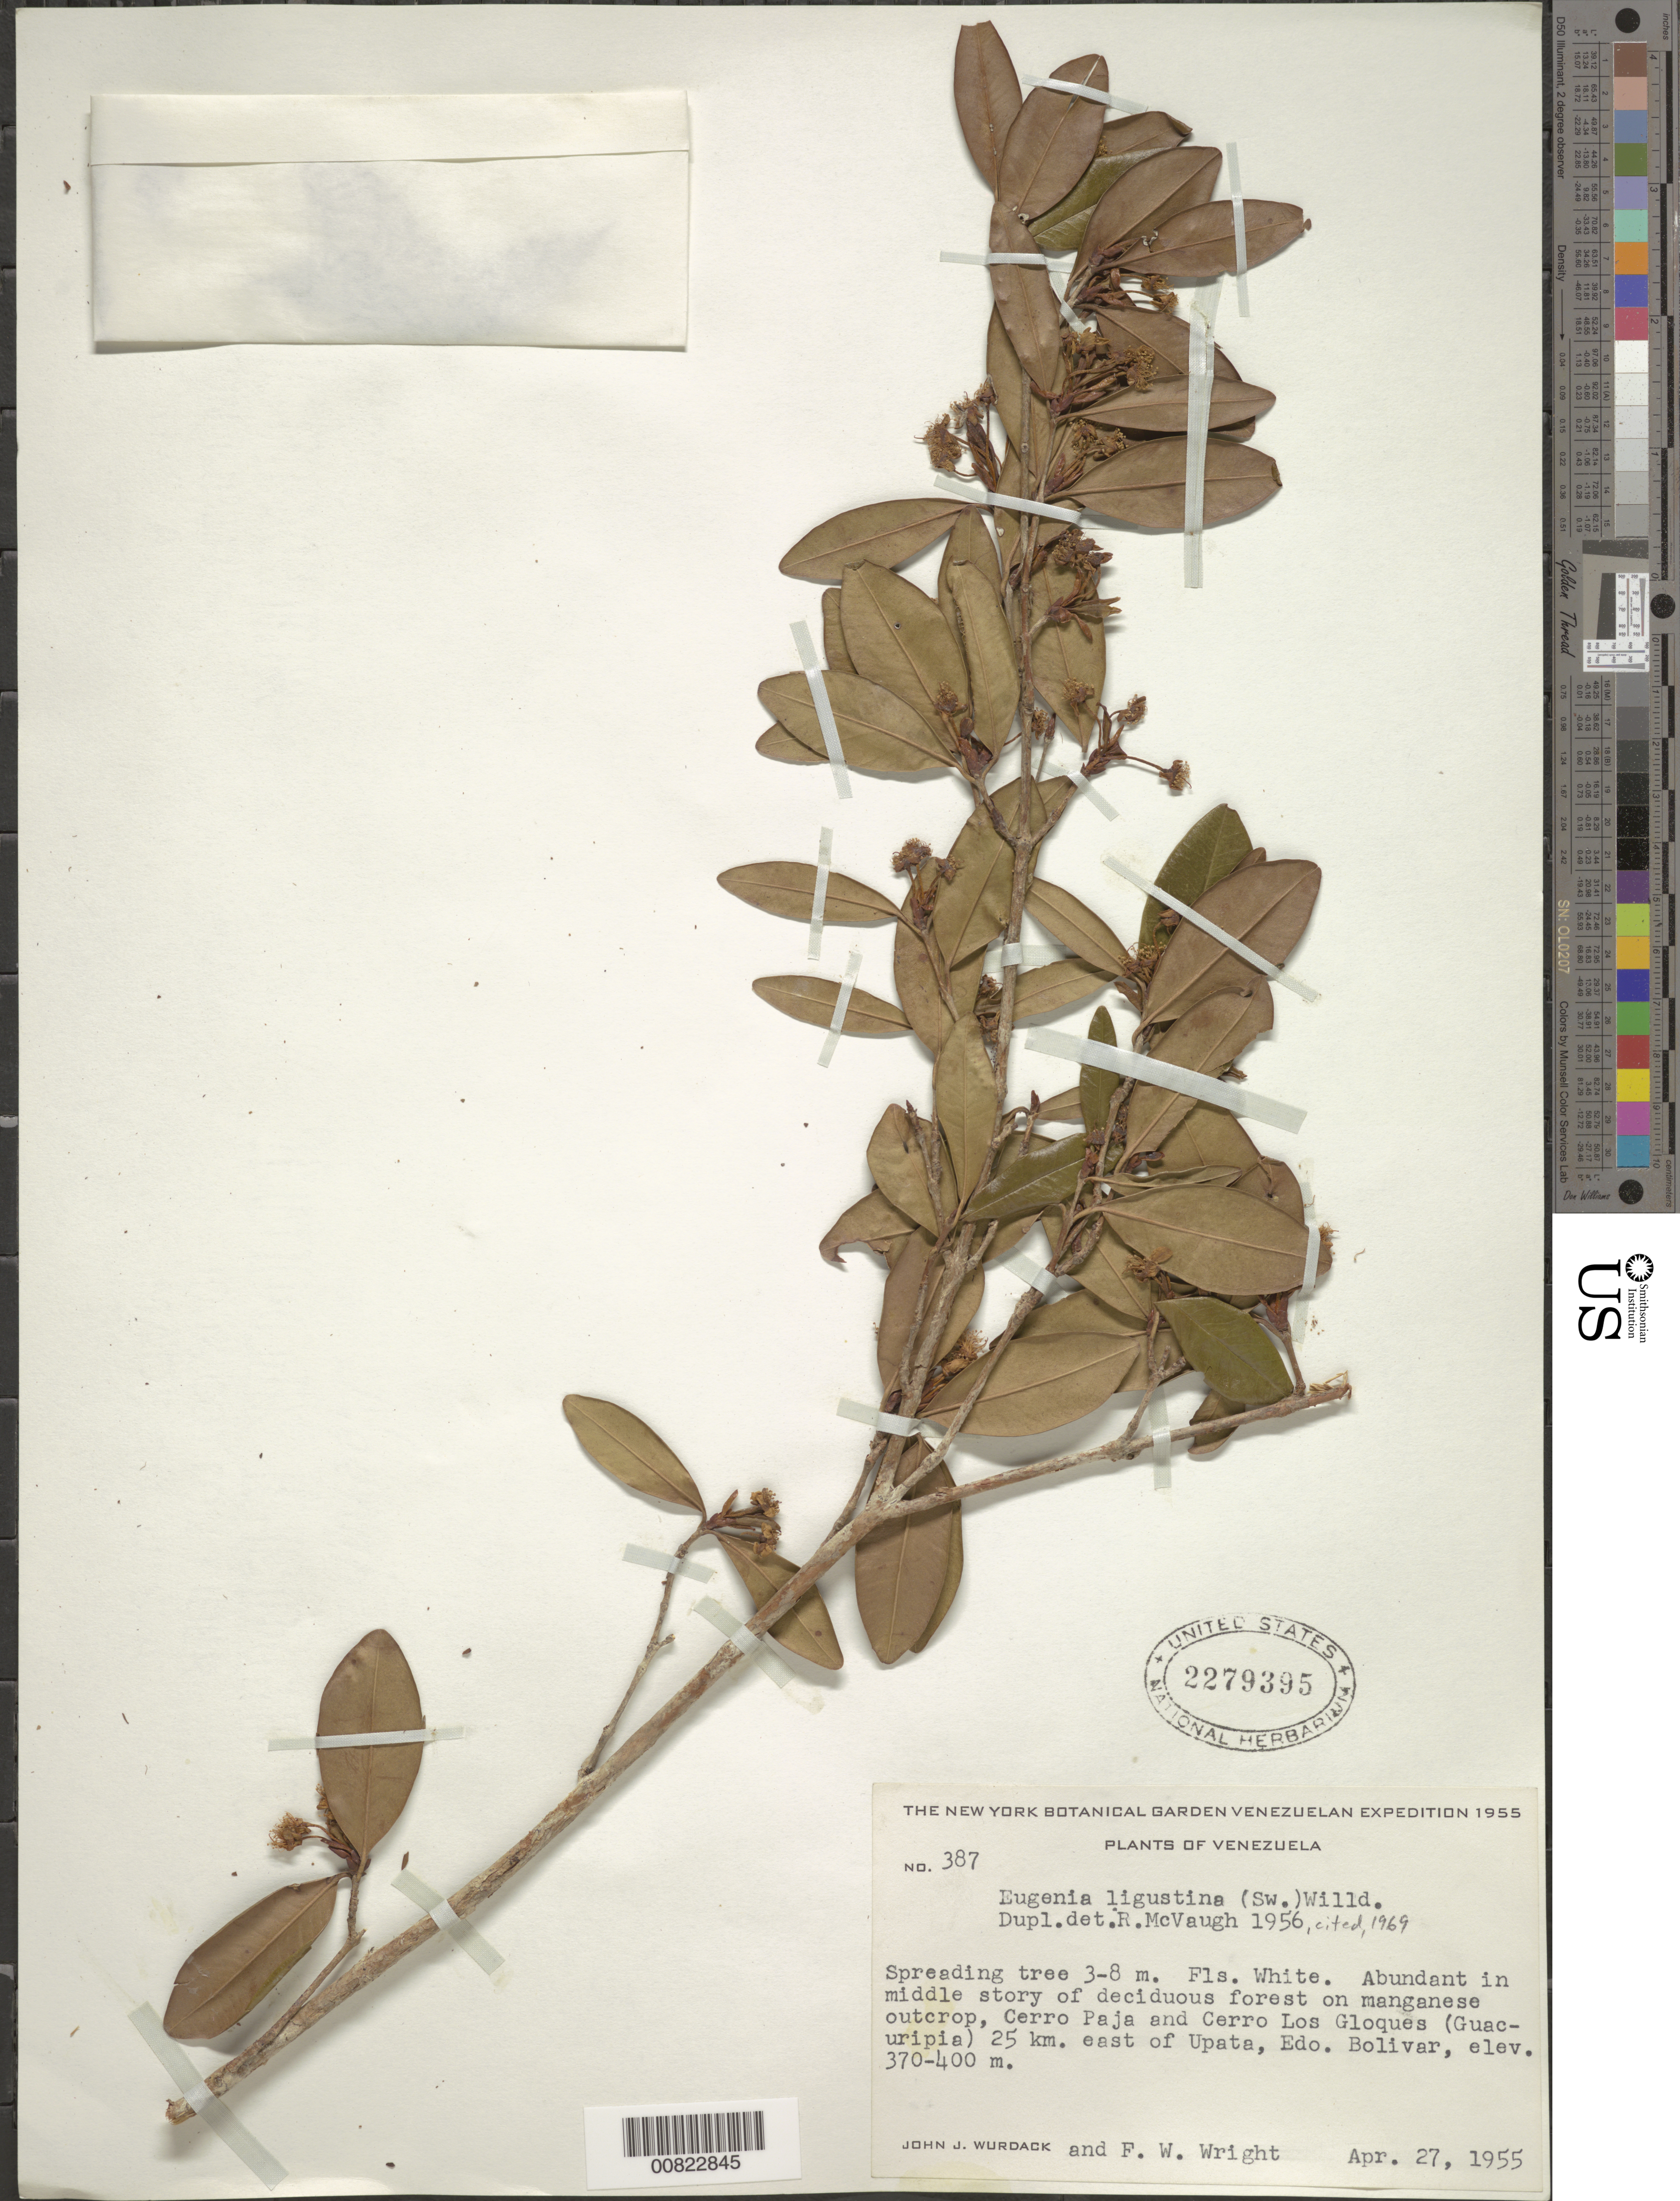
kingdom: Plantae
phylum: Tracheophyta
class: Magnoliopsida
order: Myrtales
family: Myrtaceae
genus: Eugenia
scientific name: Eugenia ligustrina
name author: (Sw.) Willd.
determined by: McVaugh, R.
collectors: J. J. Wurdack & F. W. Wright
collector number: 387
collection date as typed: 27-Apr-55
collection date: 1955-04-27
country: Venezuela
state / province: Bolívar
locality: Cerro Paja and Cerro Los Bloques (Guacuripia) 25 km E of Upata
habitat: Middle story of deciduous forest on manganese outcrop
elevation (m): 370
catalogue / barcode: US 2279395